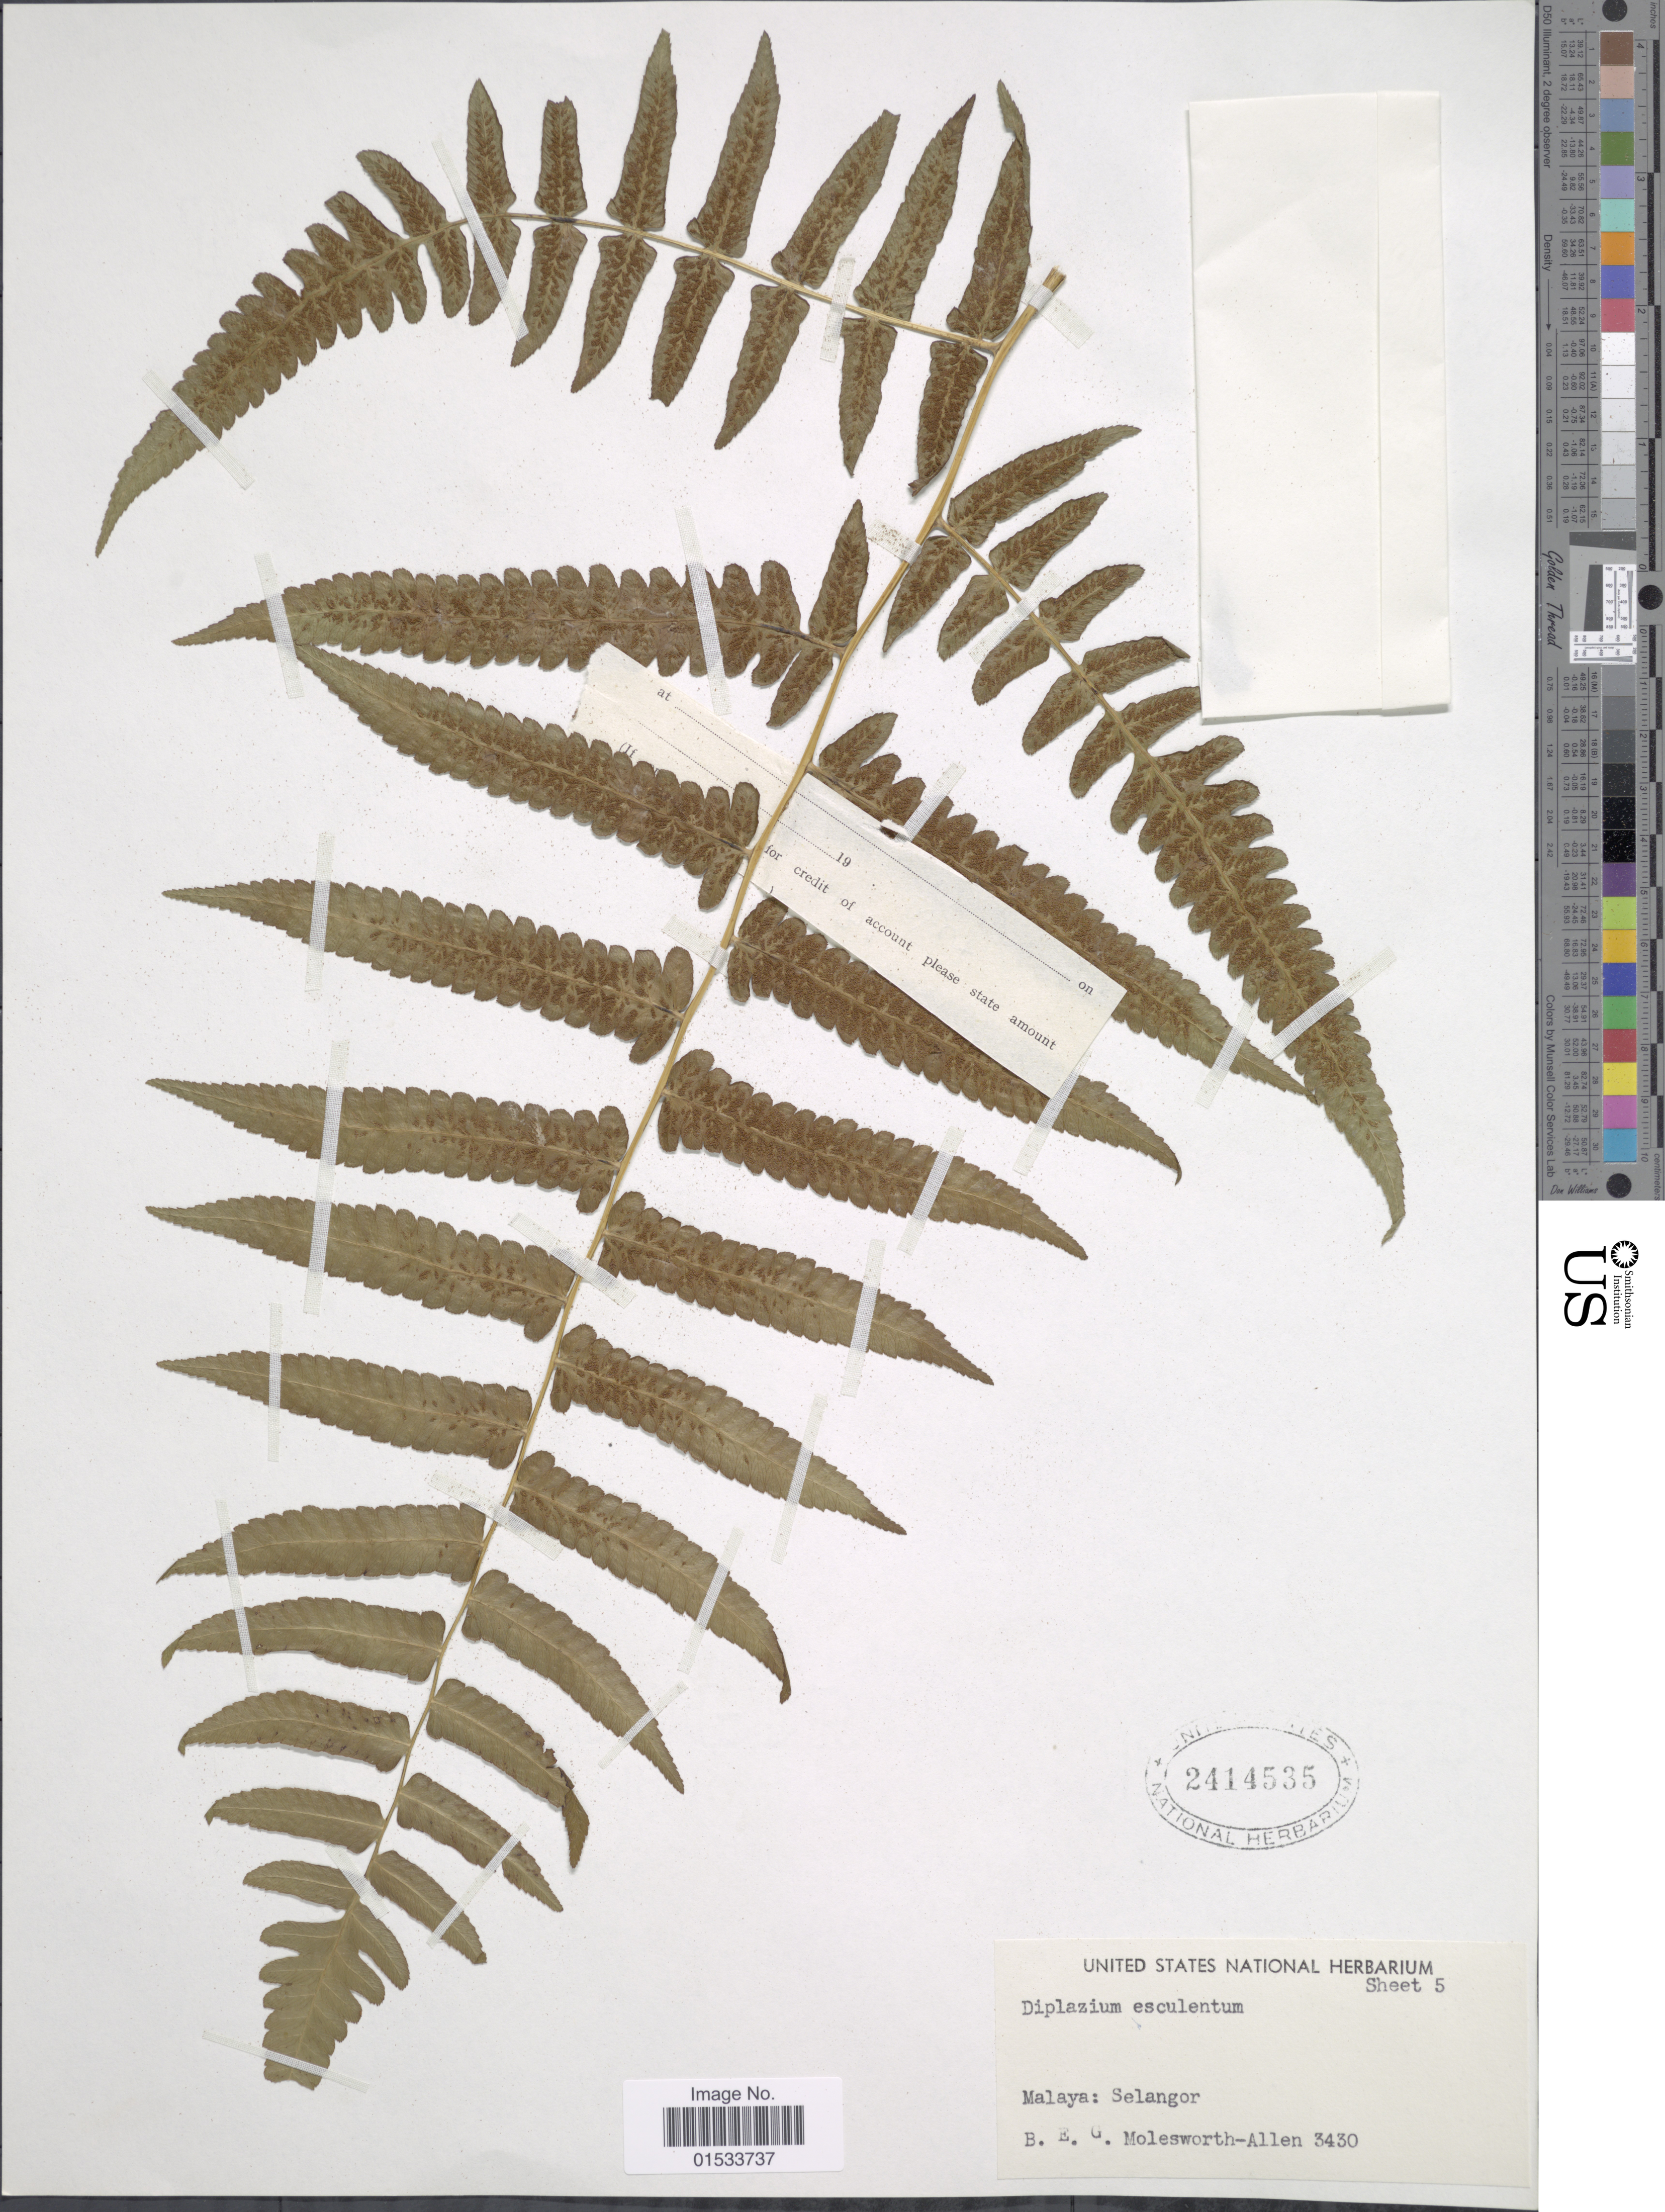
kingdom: Plantae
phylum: Tracheophyta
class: Polypodiopsida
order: Polypodiales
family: Athyriaceae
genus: Diplazium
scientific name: Diplazium esculentum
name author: (Retz.) Sw.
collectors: B. E. G. Molesworth-Allen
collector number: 3430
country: Malaysia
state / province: Selangor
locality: Malaya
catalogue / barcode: US 2414535